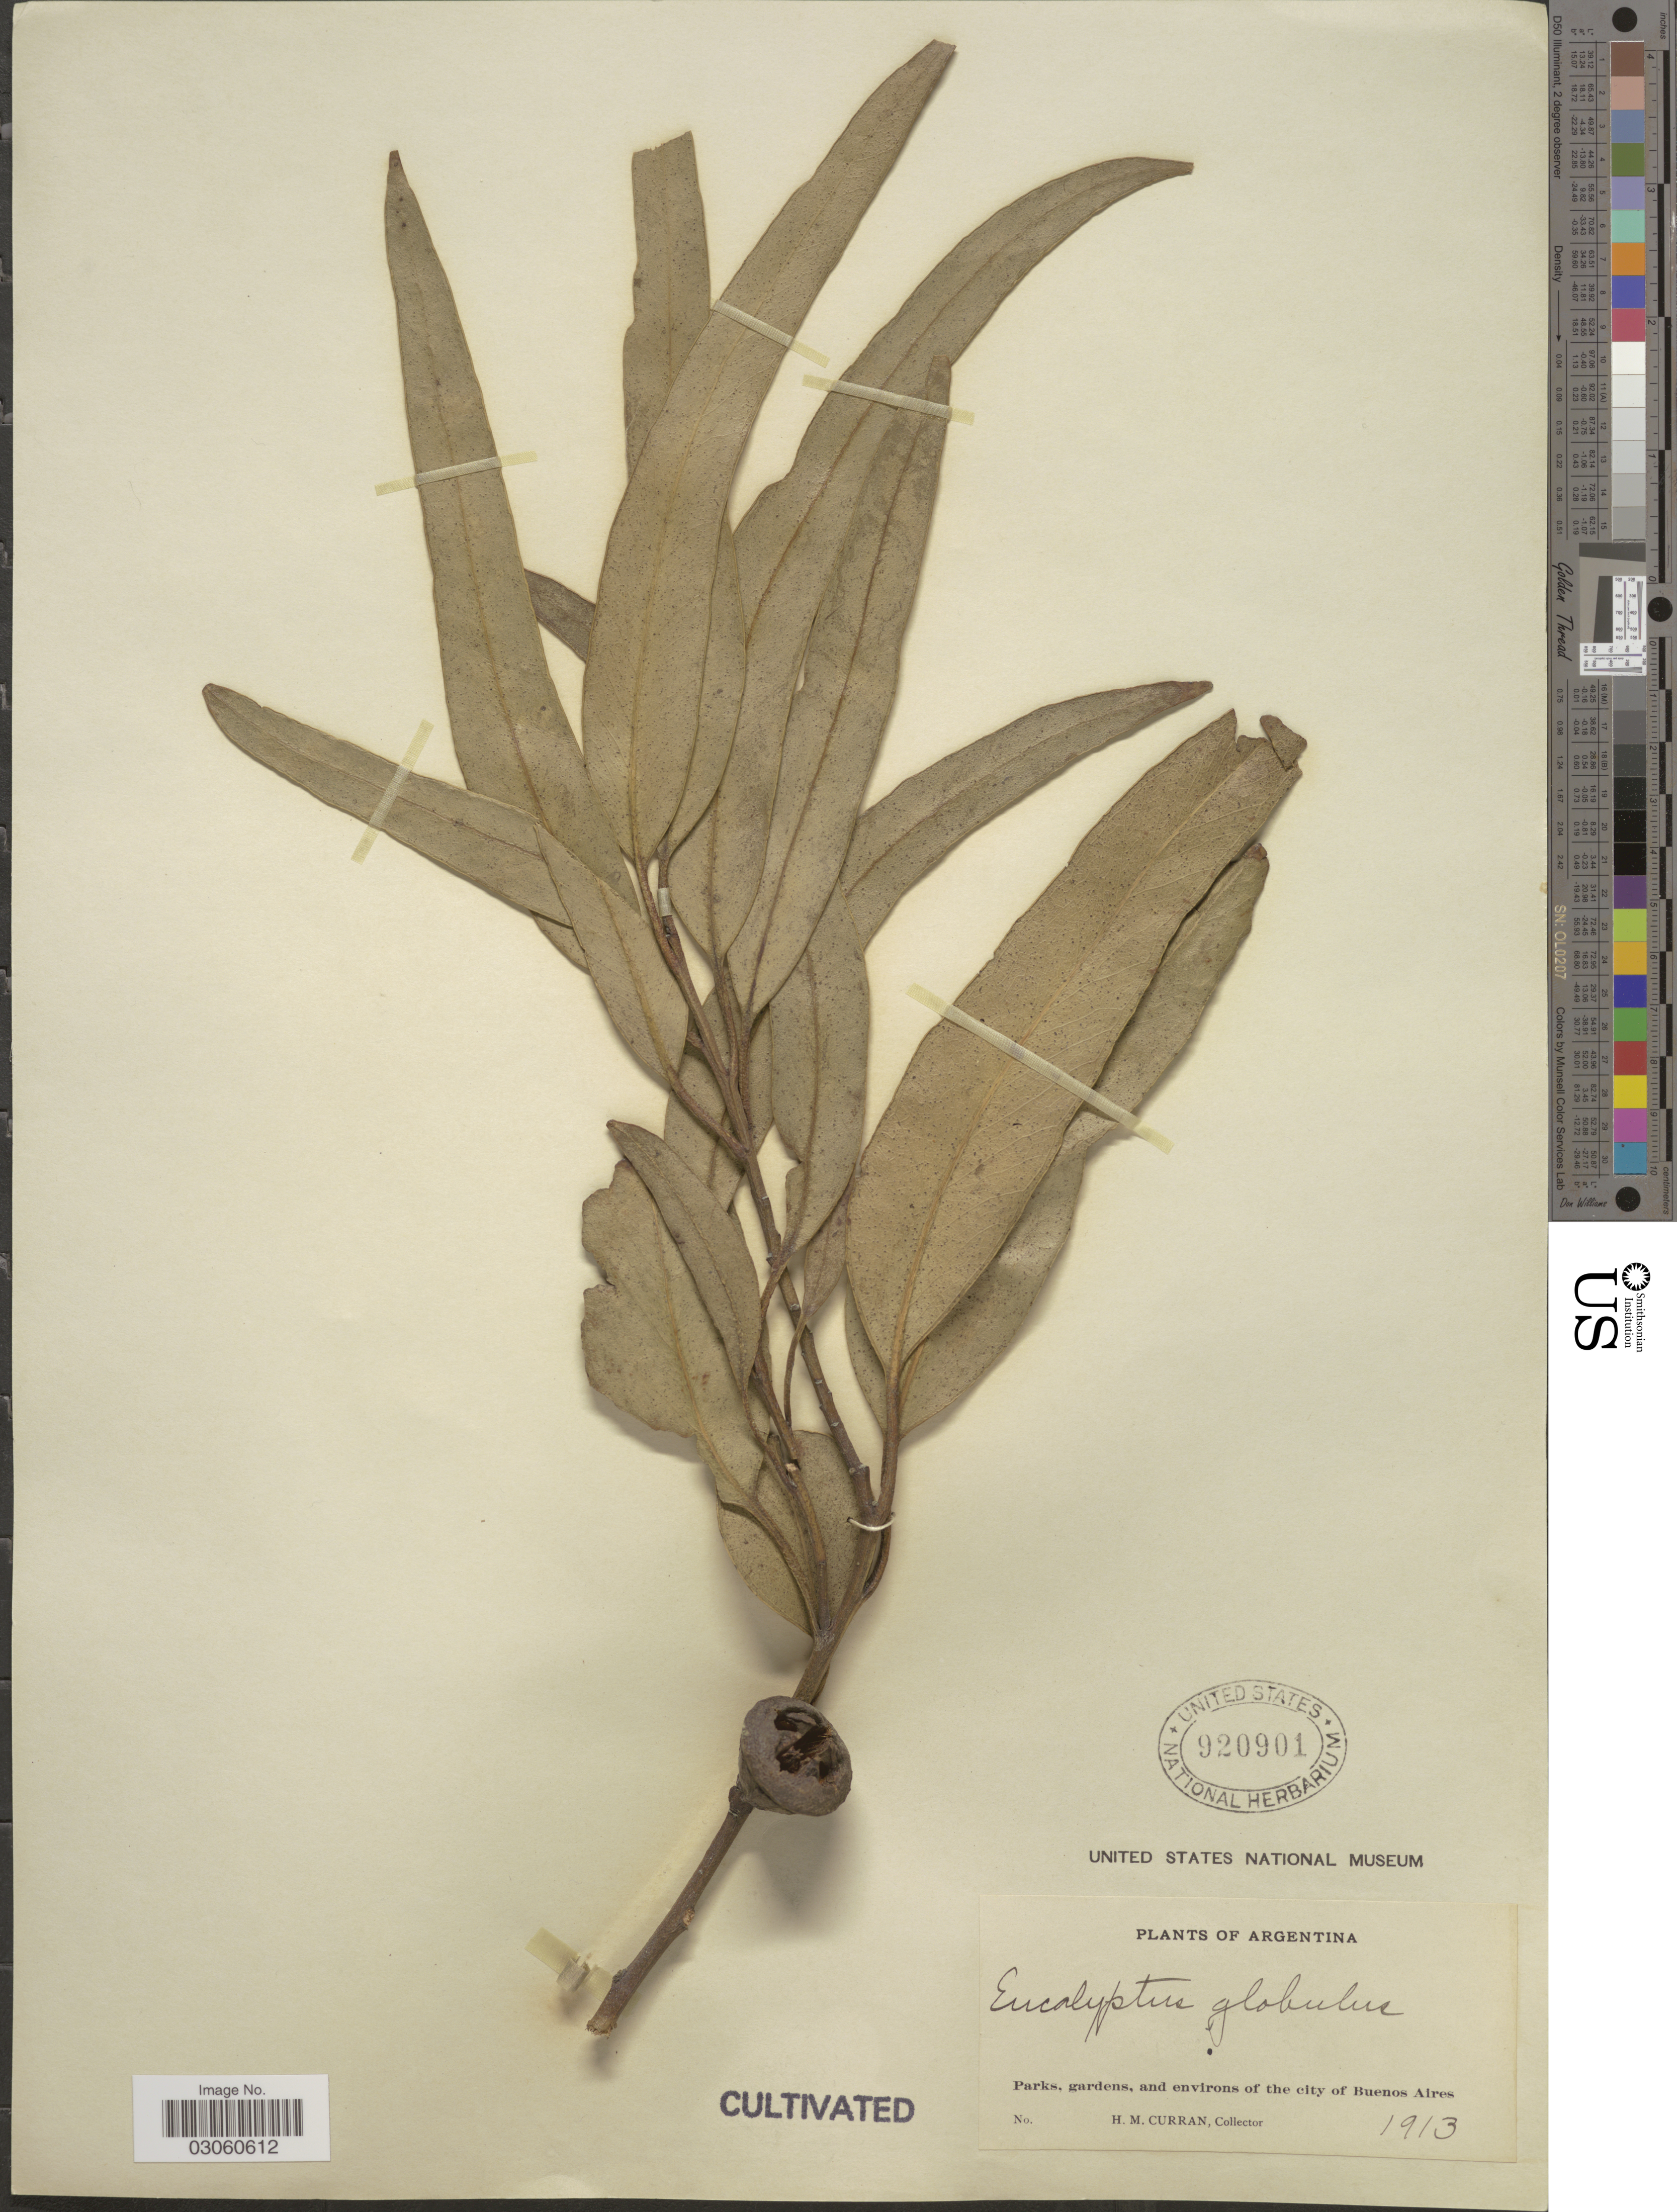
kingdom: Plantae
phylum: Tracheophyta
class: Magnoliopsida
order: Myrtales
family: Myrtaceae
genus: Eucalyptus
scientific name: Eucalyptus globulus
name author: Labill.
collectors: H. M. Curran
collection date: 1913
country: Argentina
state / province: Buenos Aires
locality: Parks, gardens, and environs of the city of Buenos Aires.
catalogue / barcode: US 920901